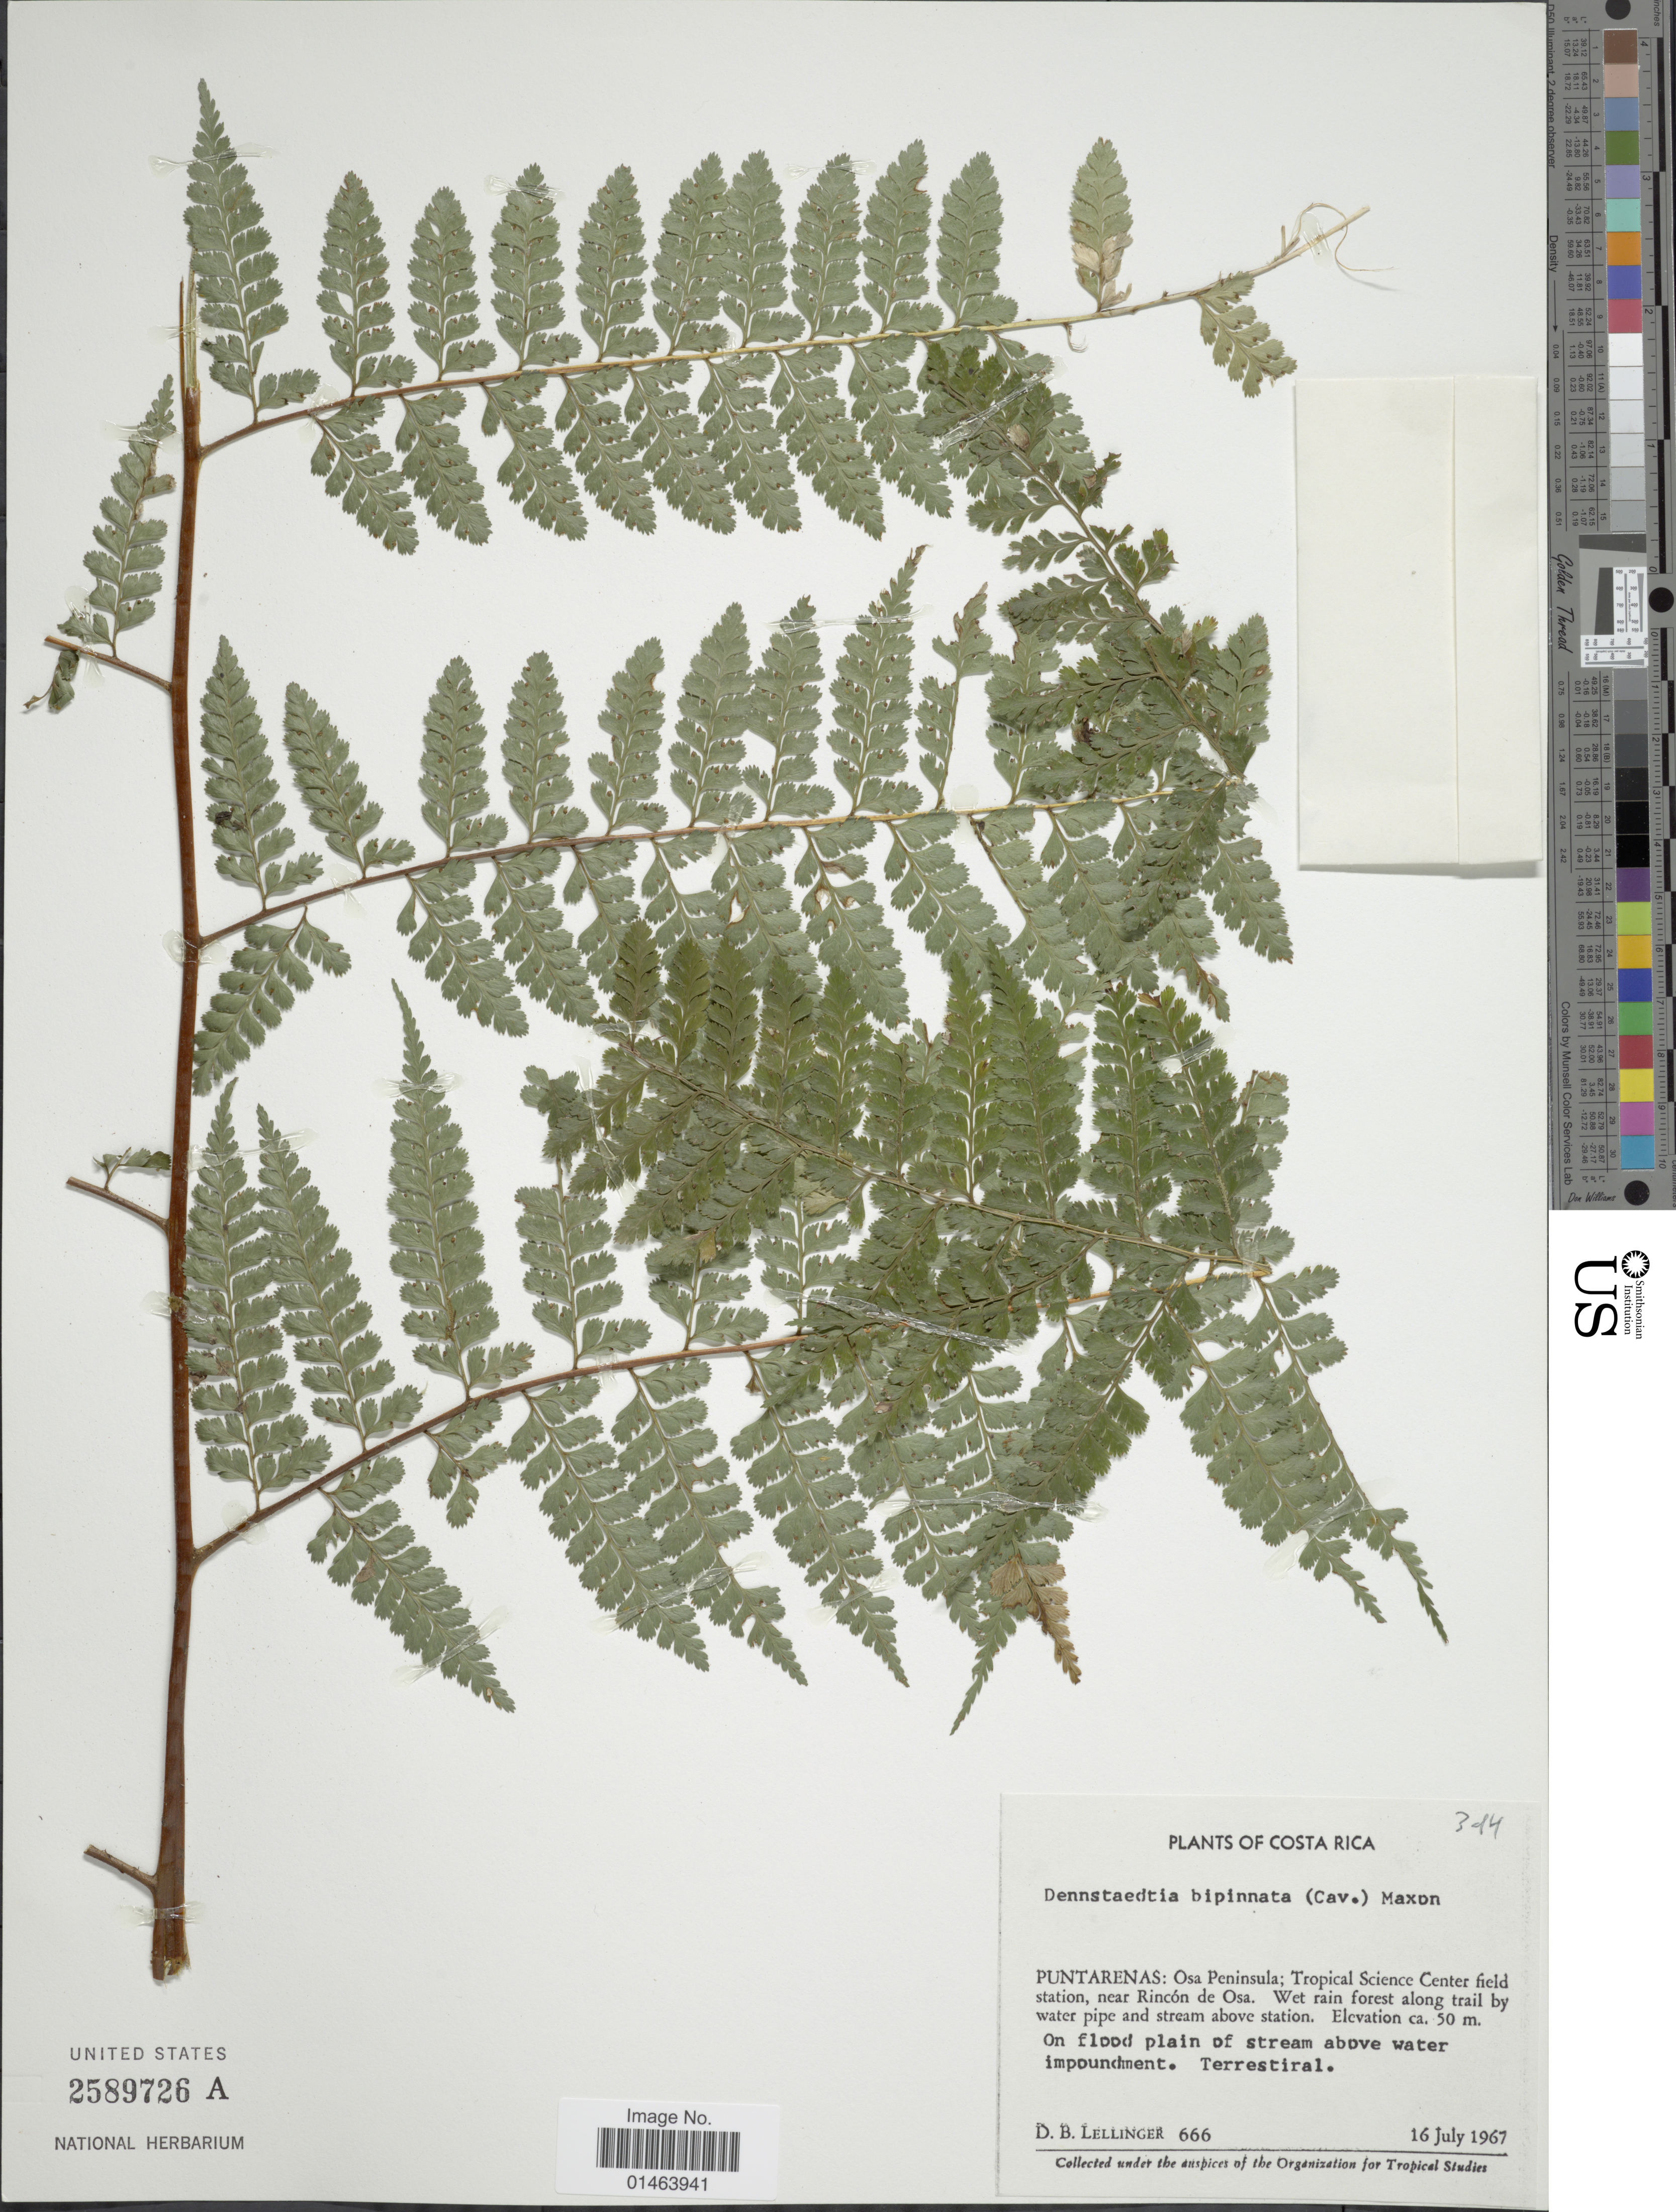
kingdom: Plantae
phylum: Tracheophyta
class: Polypodiopsida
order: Polypodiales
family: Dennstaedtiaceae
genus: Dennstaedtia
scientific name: Dennstaedtia bipinnata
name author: (Cav.) Maxon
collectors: D. B. Lellinger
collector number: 666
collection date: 1967-07-16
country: Costa Rica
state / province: Puntarenas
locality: Costa Rica, Puntarenas: Osa Peninsula; Tropical science Center Field station, near Rincon de Osa.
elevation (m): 50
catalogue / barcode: US 2589726A